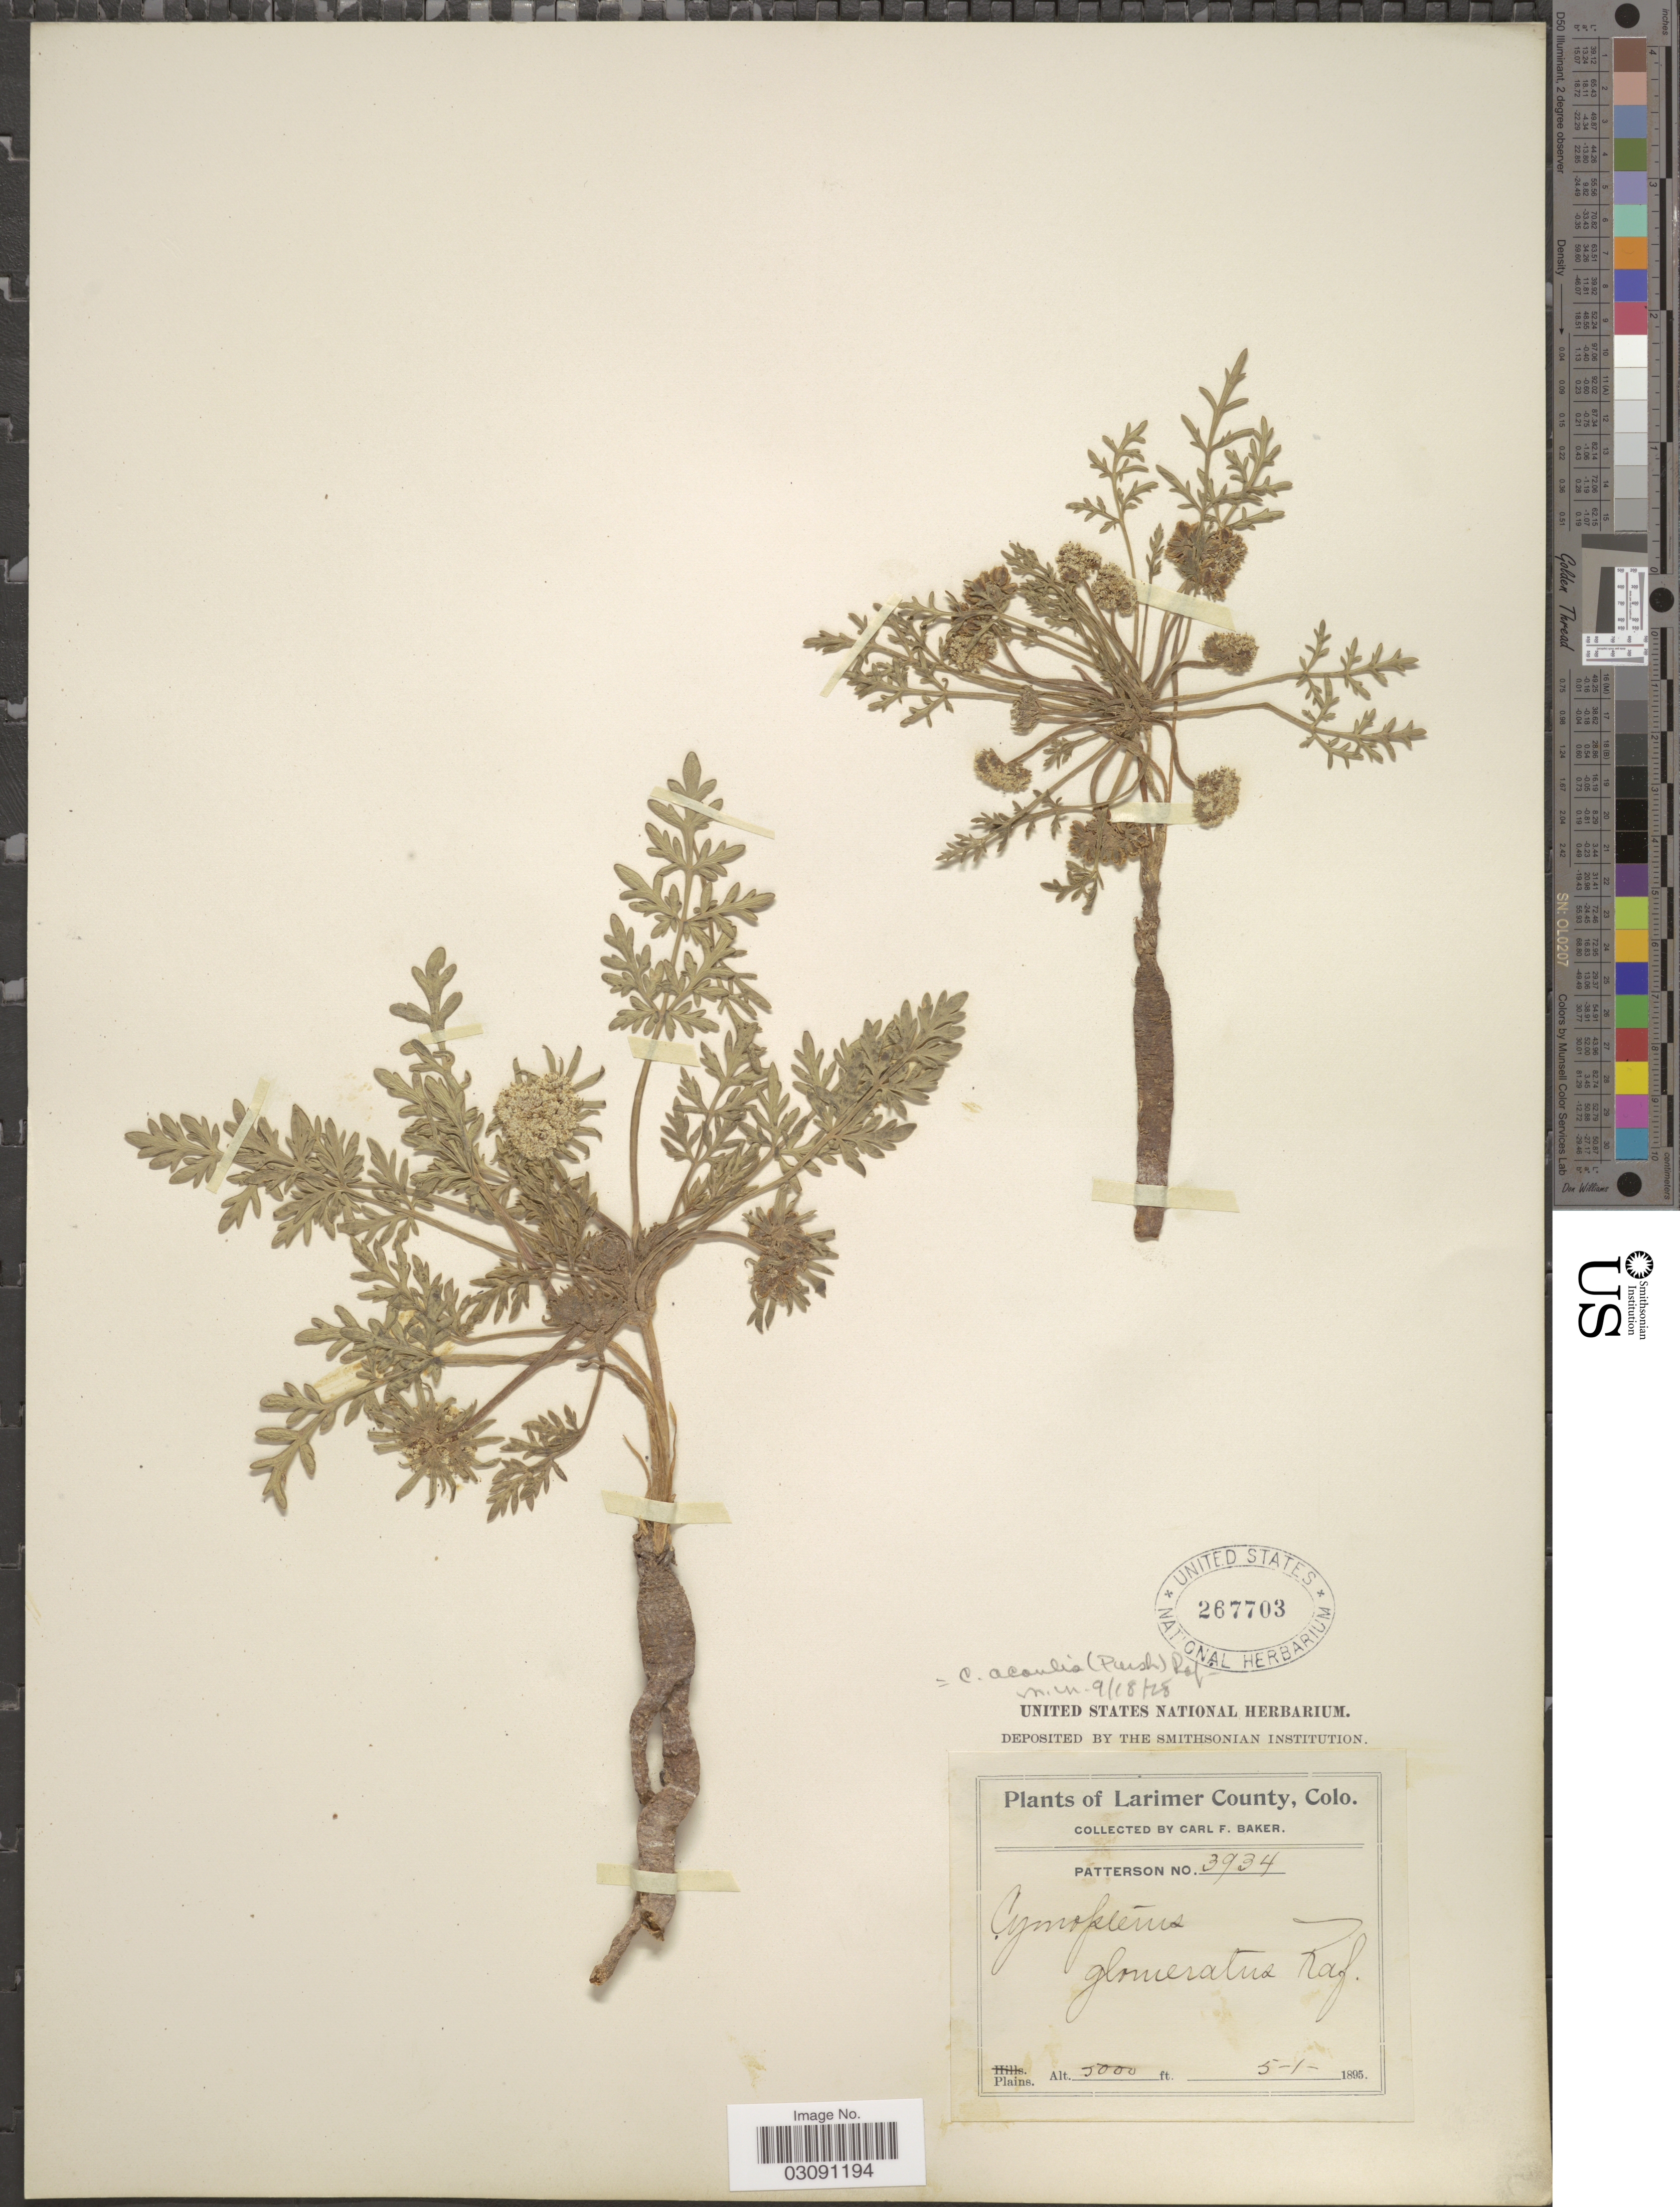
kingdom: Plantae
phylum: Tracheophyta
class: Magnoliopsida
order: Apiales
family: Apiaceae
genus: Cymopterus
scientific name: Cymopterus acaulis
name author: (Pursh) Raf.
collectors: C. F. Baker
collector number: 3934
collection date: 1895-05-01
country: United States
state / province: Colorado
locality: Larimer County, Patterson.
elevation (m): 1524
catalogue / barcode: US 267703